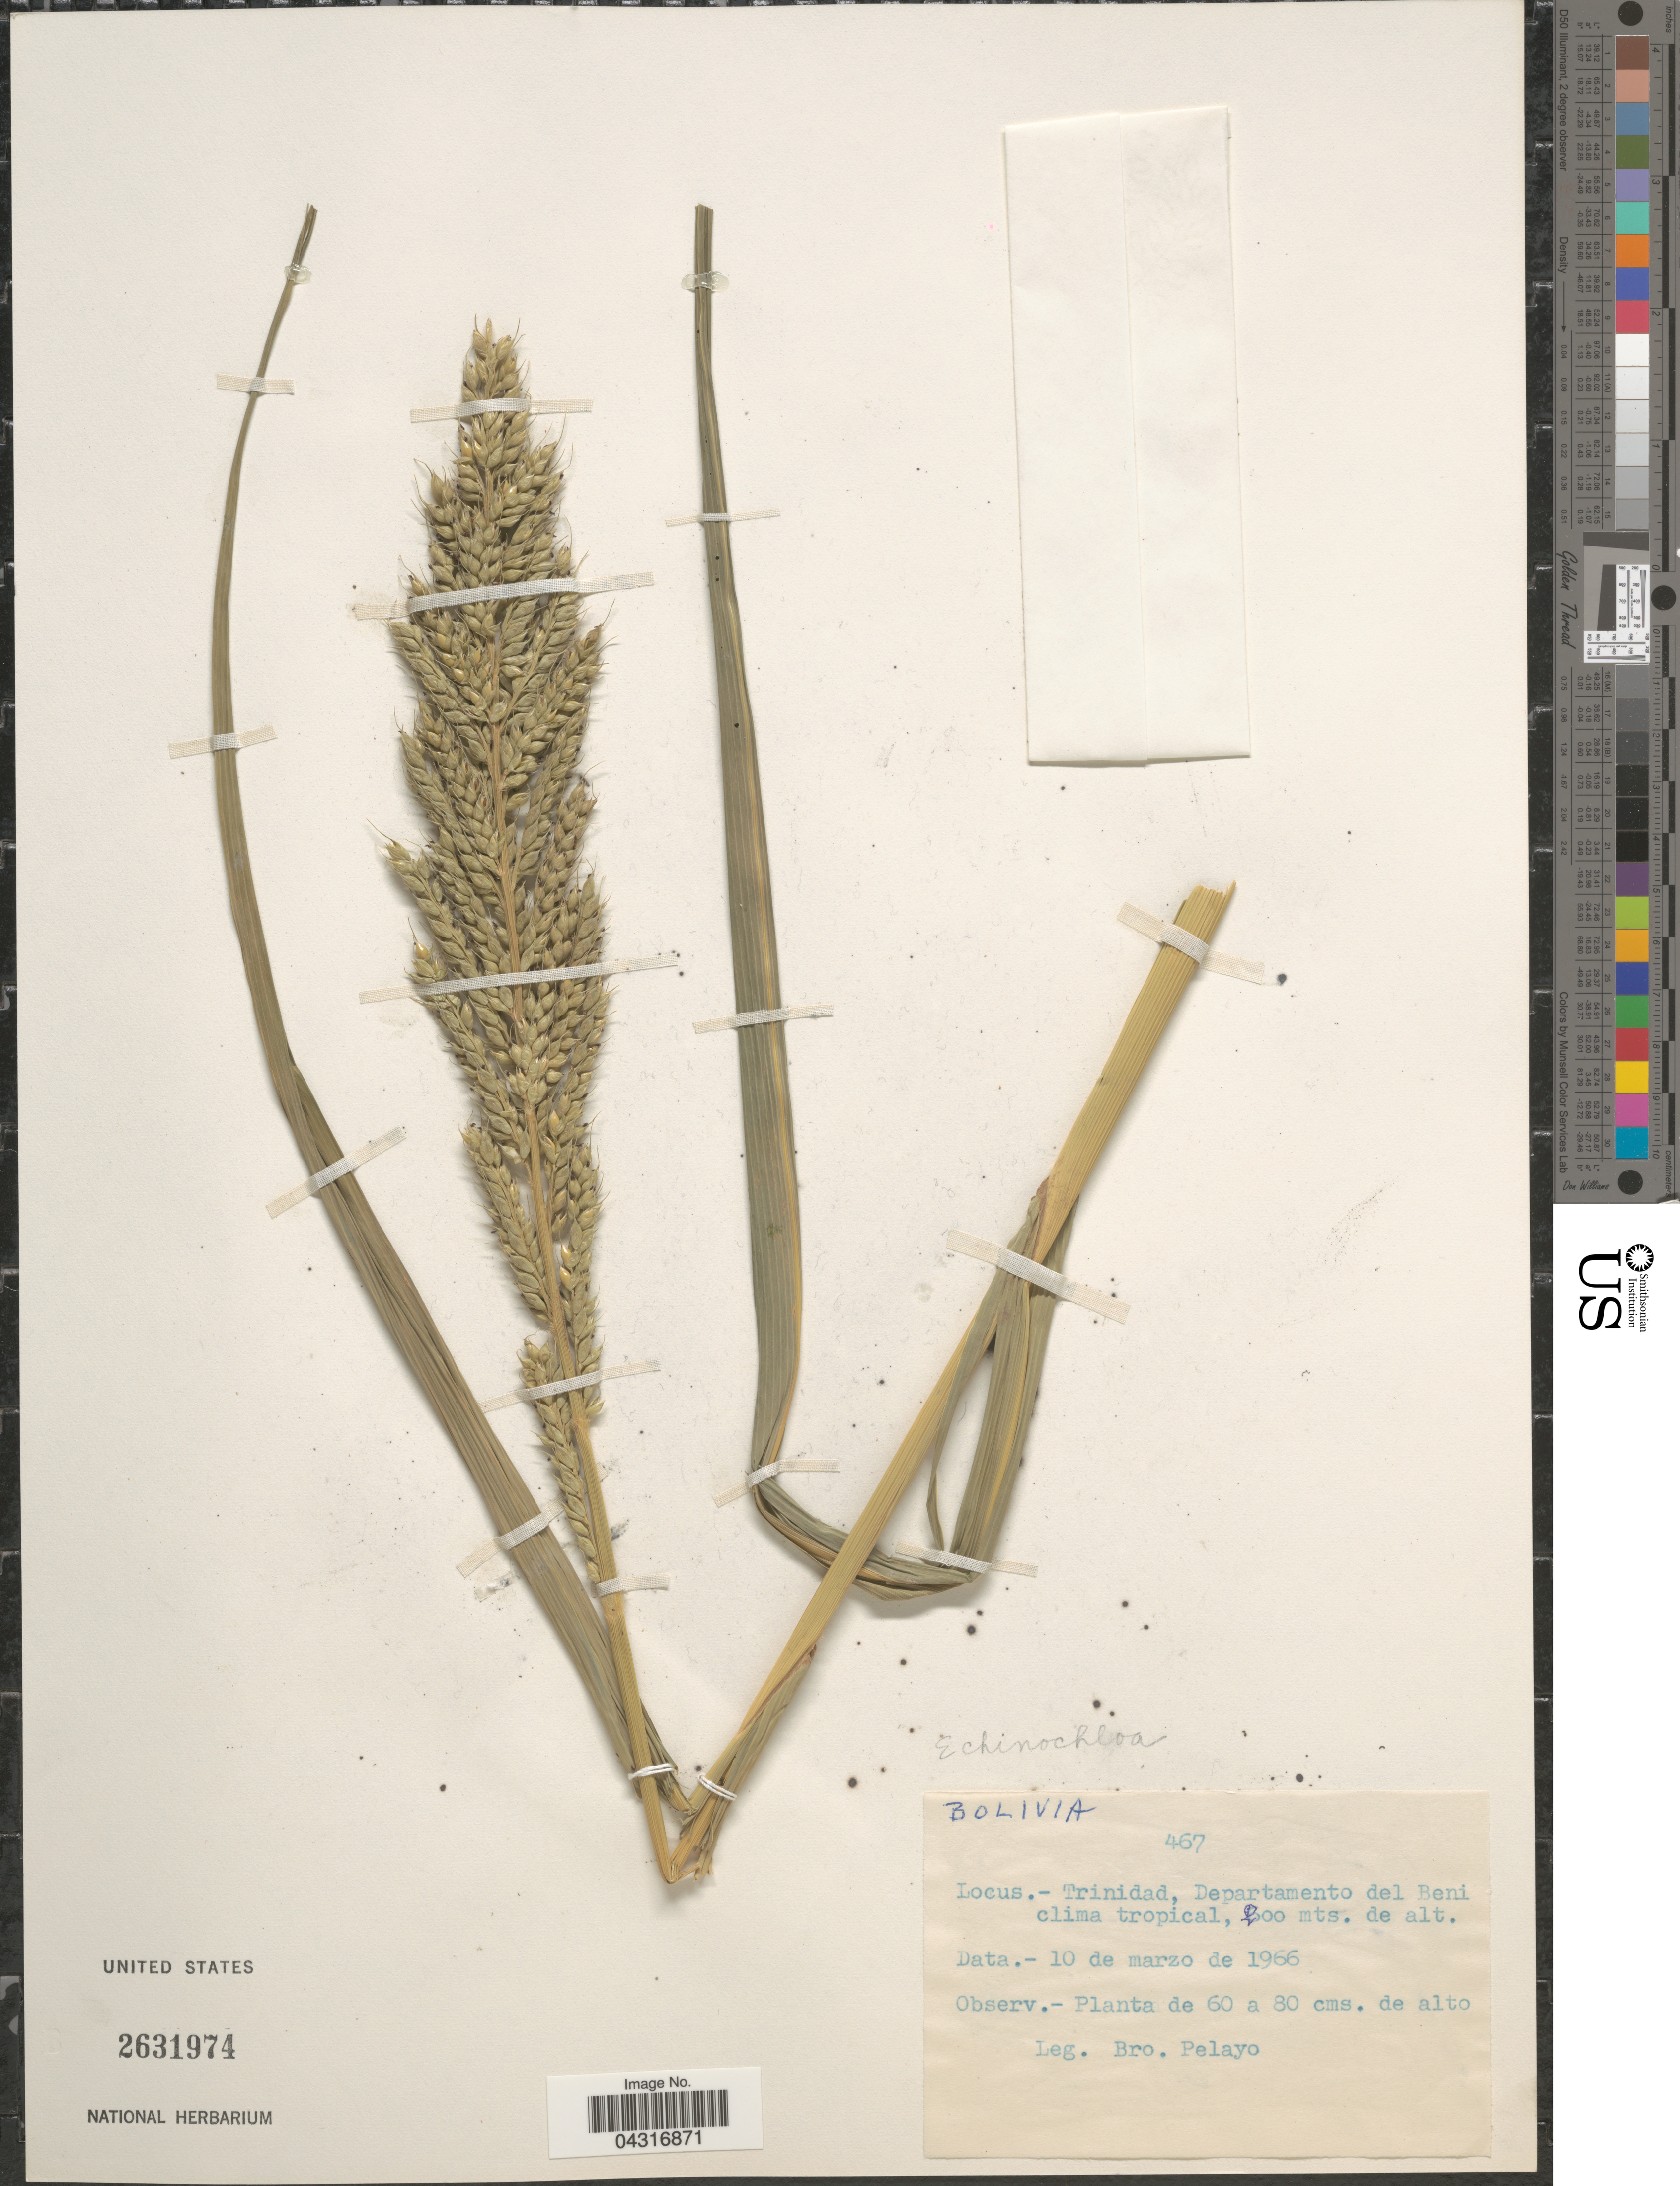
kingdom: Plantae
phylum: Tracheophyta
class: Liliopsida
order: Poales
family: Poaceae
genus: Echinochloa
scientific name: Echinochloa sp.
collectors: Pelayo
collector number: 467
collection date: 1966-03-10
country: Bolivia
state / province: Beni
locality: Trinidad, Departamento del Beni clima tropical.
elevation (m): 200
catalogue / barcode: US 2631974